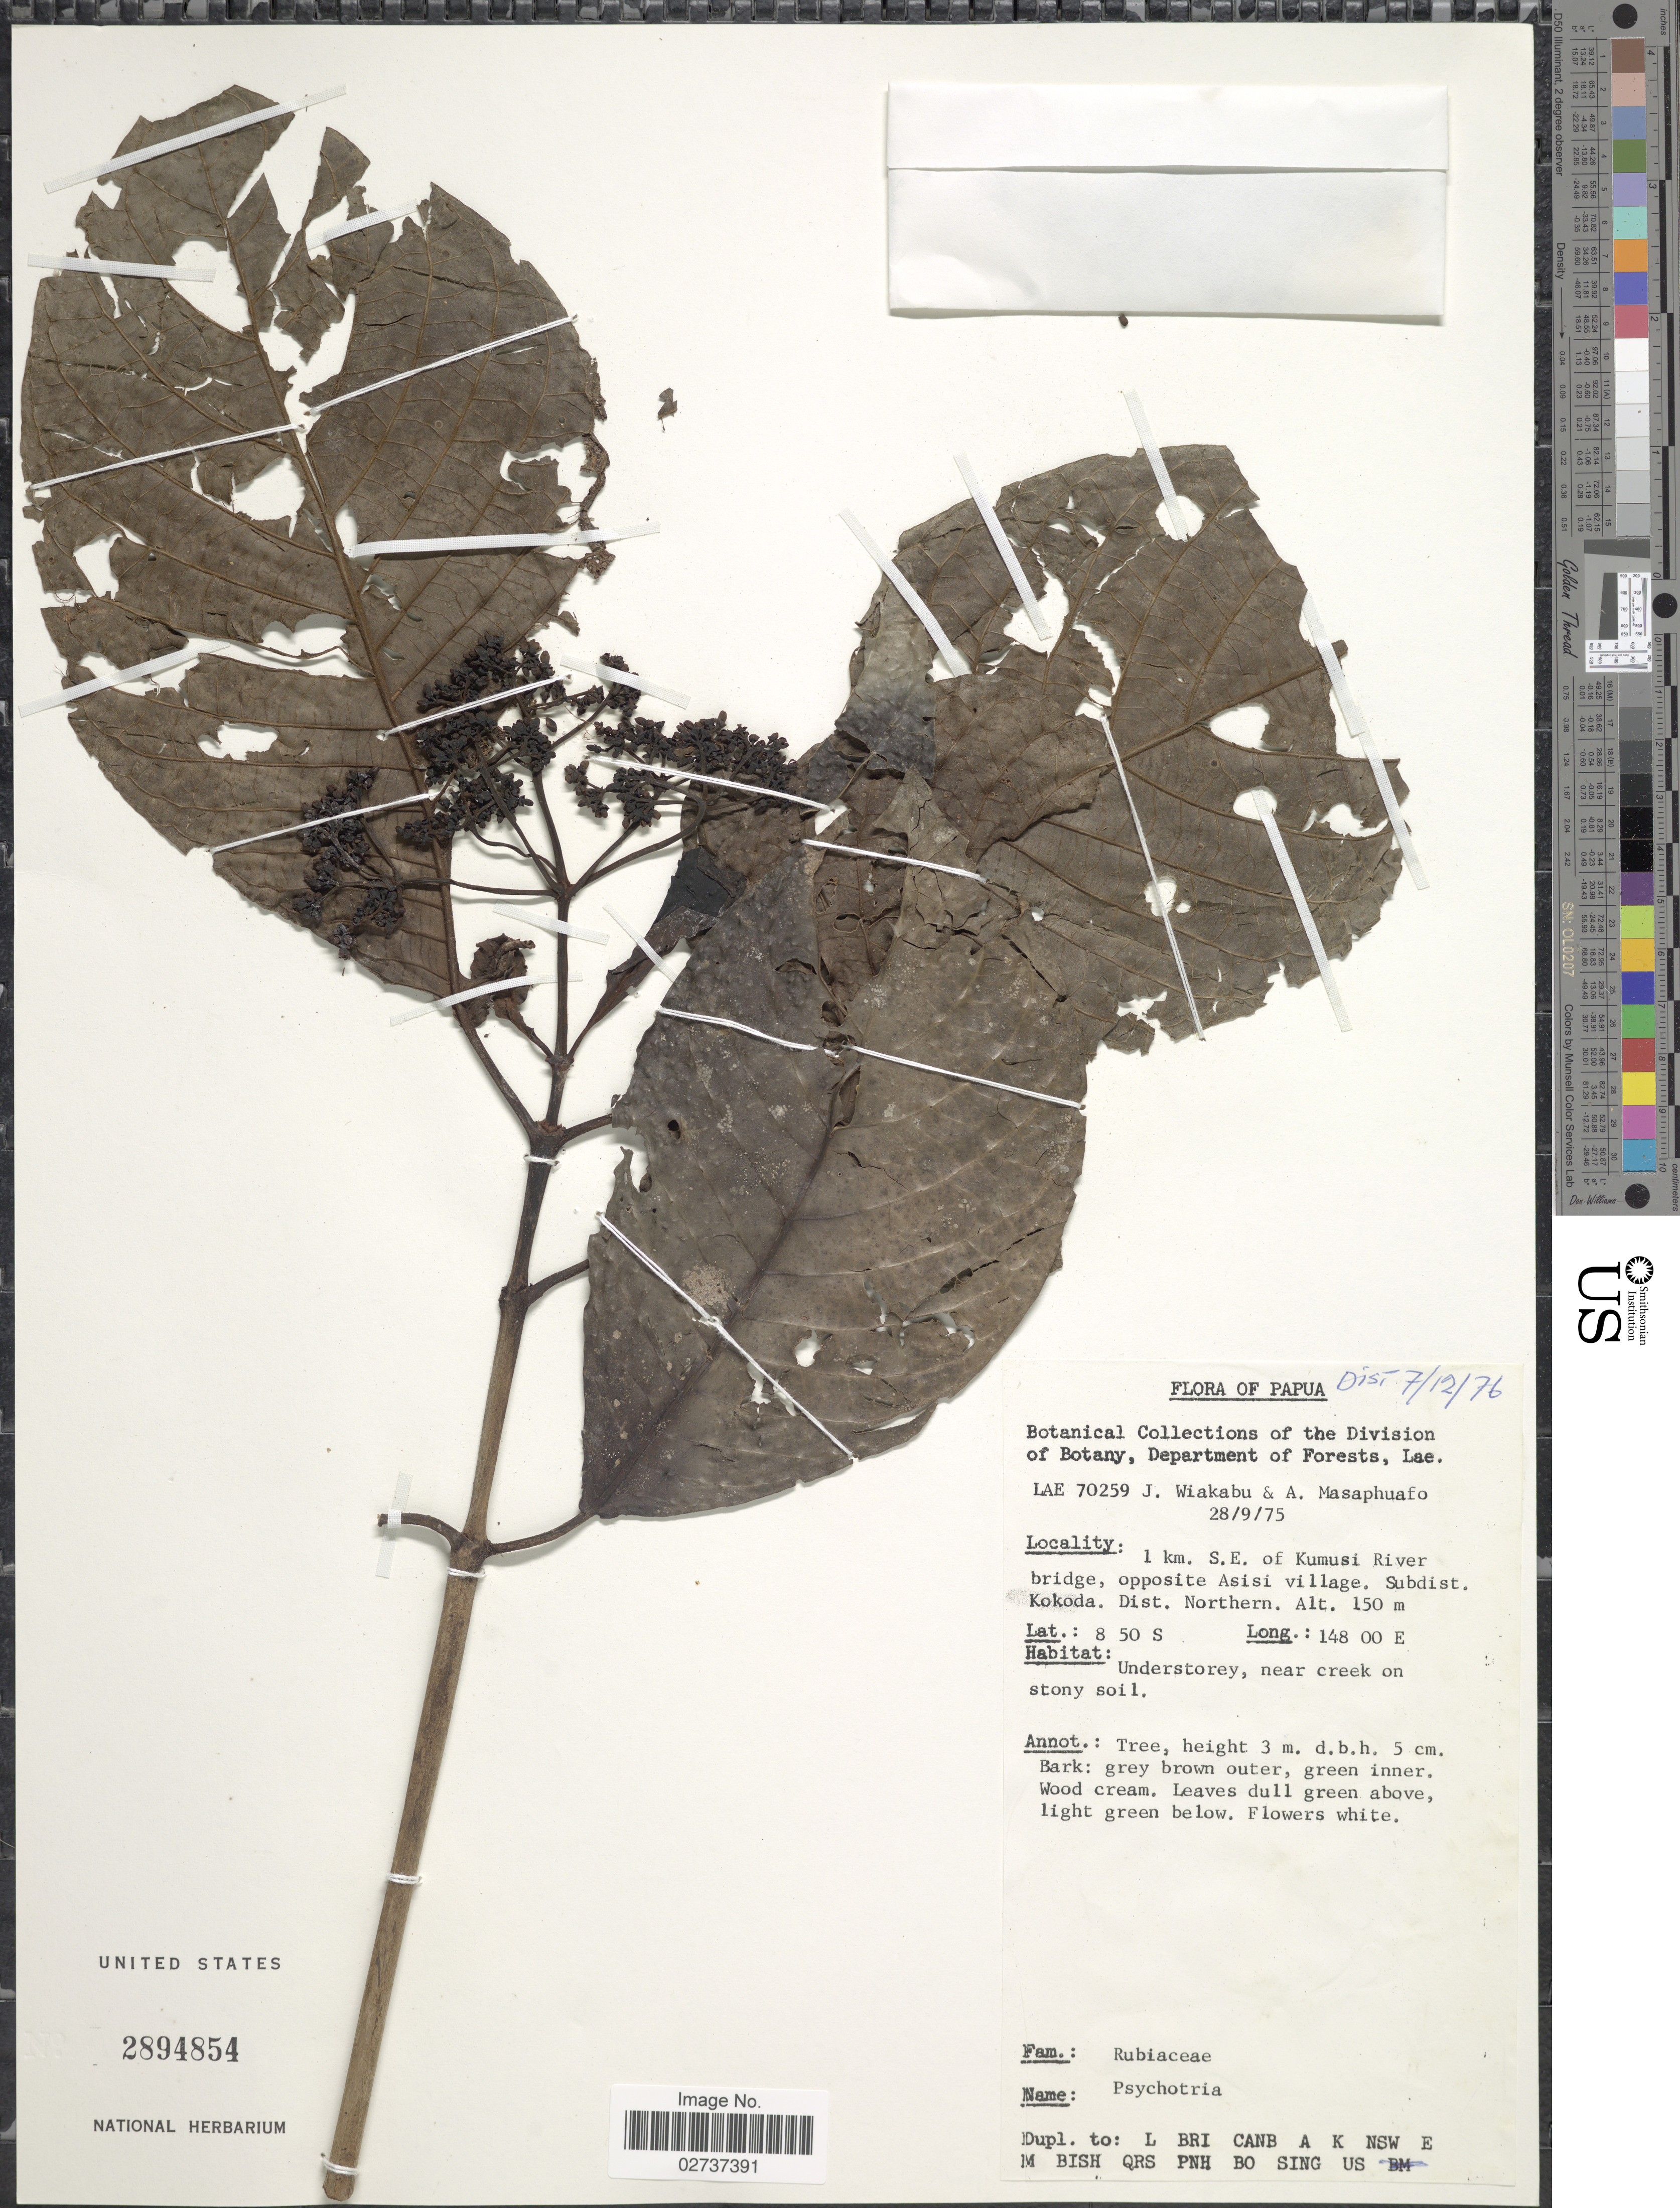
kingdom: Plantae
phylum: Tracheophyta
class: Magnoliopsida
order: Gentianales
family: Rubiaceae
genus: Psychotria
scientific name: Psychotria sp.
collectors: J. Wiakabu & A. Masaphuafo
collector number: LAE 70259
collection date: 1975-09-28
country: Papua New Guinea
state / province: Northern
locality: Papua. 1 km. S.E. of Kumusi River bridge, opposite Asisi village. Subdist. Kokoda. Dist. Northern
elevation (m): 150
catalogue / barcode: US 2894854